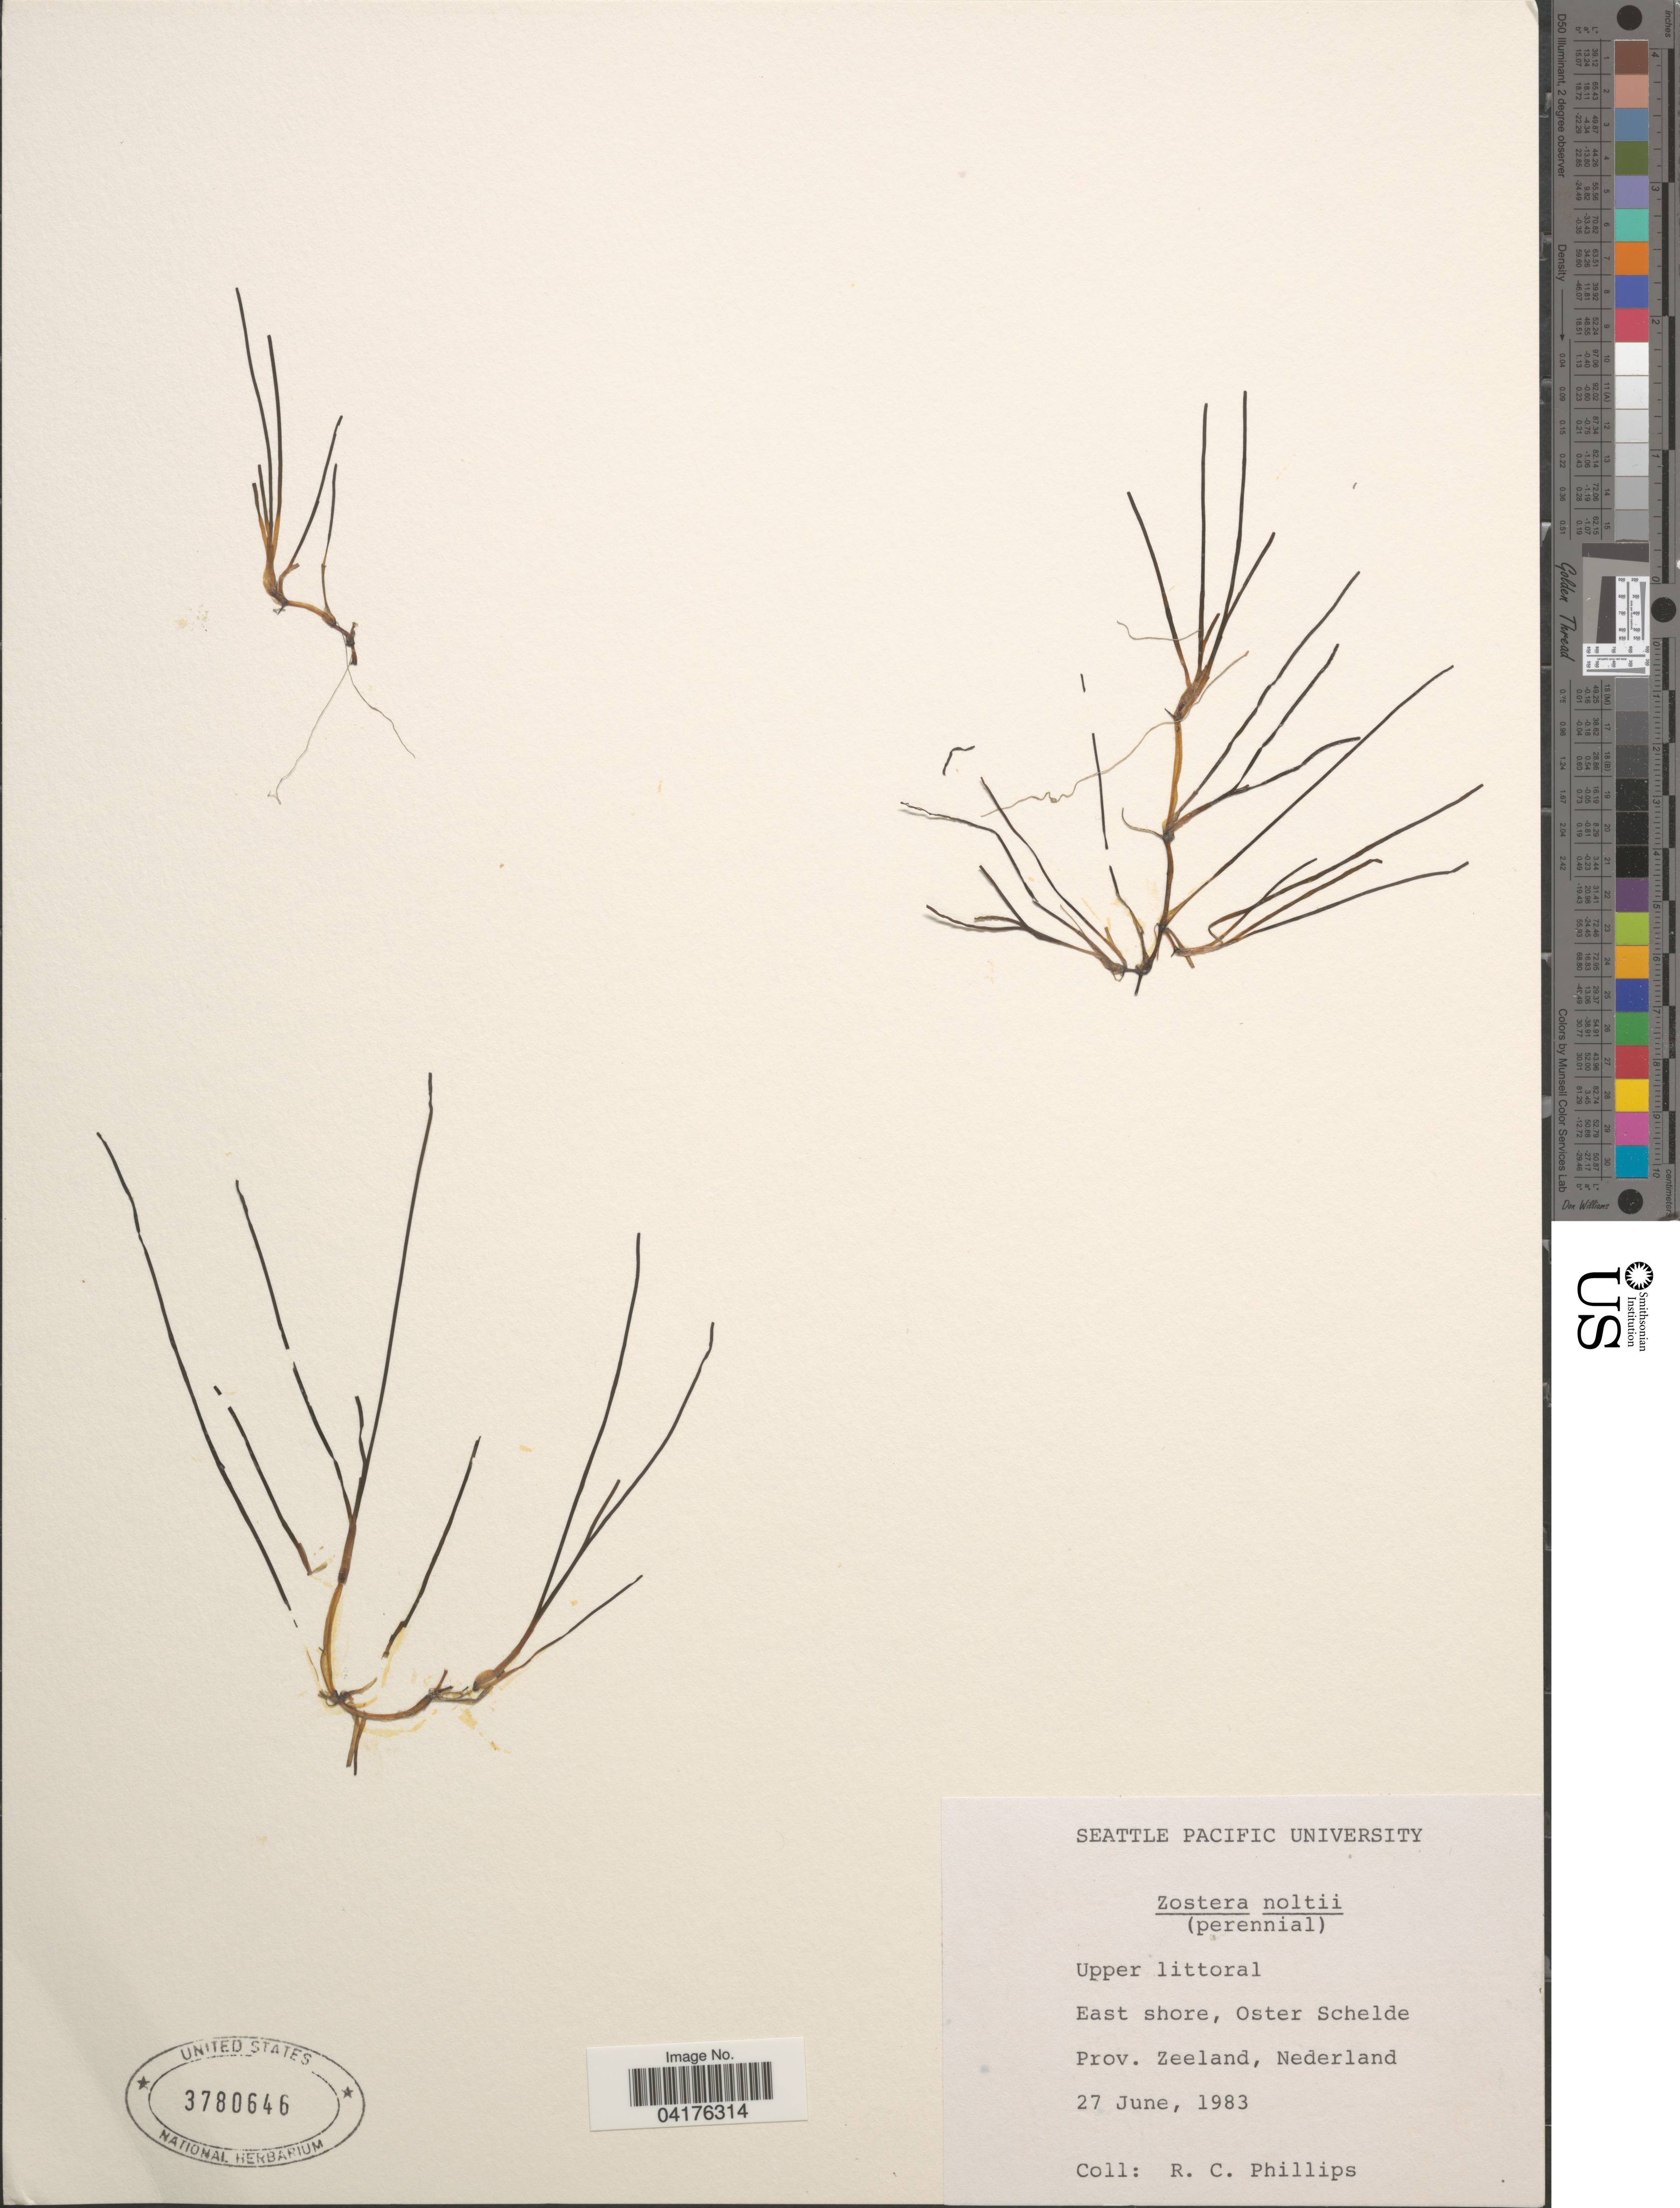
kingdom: Plantae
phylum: Tracheophyta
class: Liliopsida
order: Alismatales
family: Zosteraceae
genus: Zostera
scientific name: Zostera noltii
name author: Hornem.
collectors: R. C. Phillips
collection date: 1983-06-27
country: Netherlands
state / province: Zeeland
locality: Upper littoral. East shore, Oster Schelde. Prov. Zeeland, Nederland.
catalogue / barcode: US 3780646